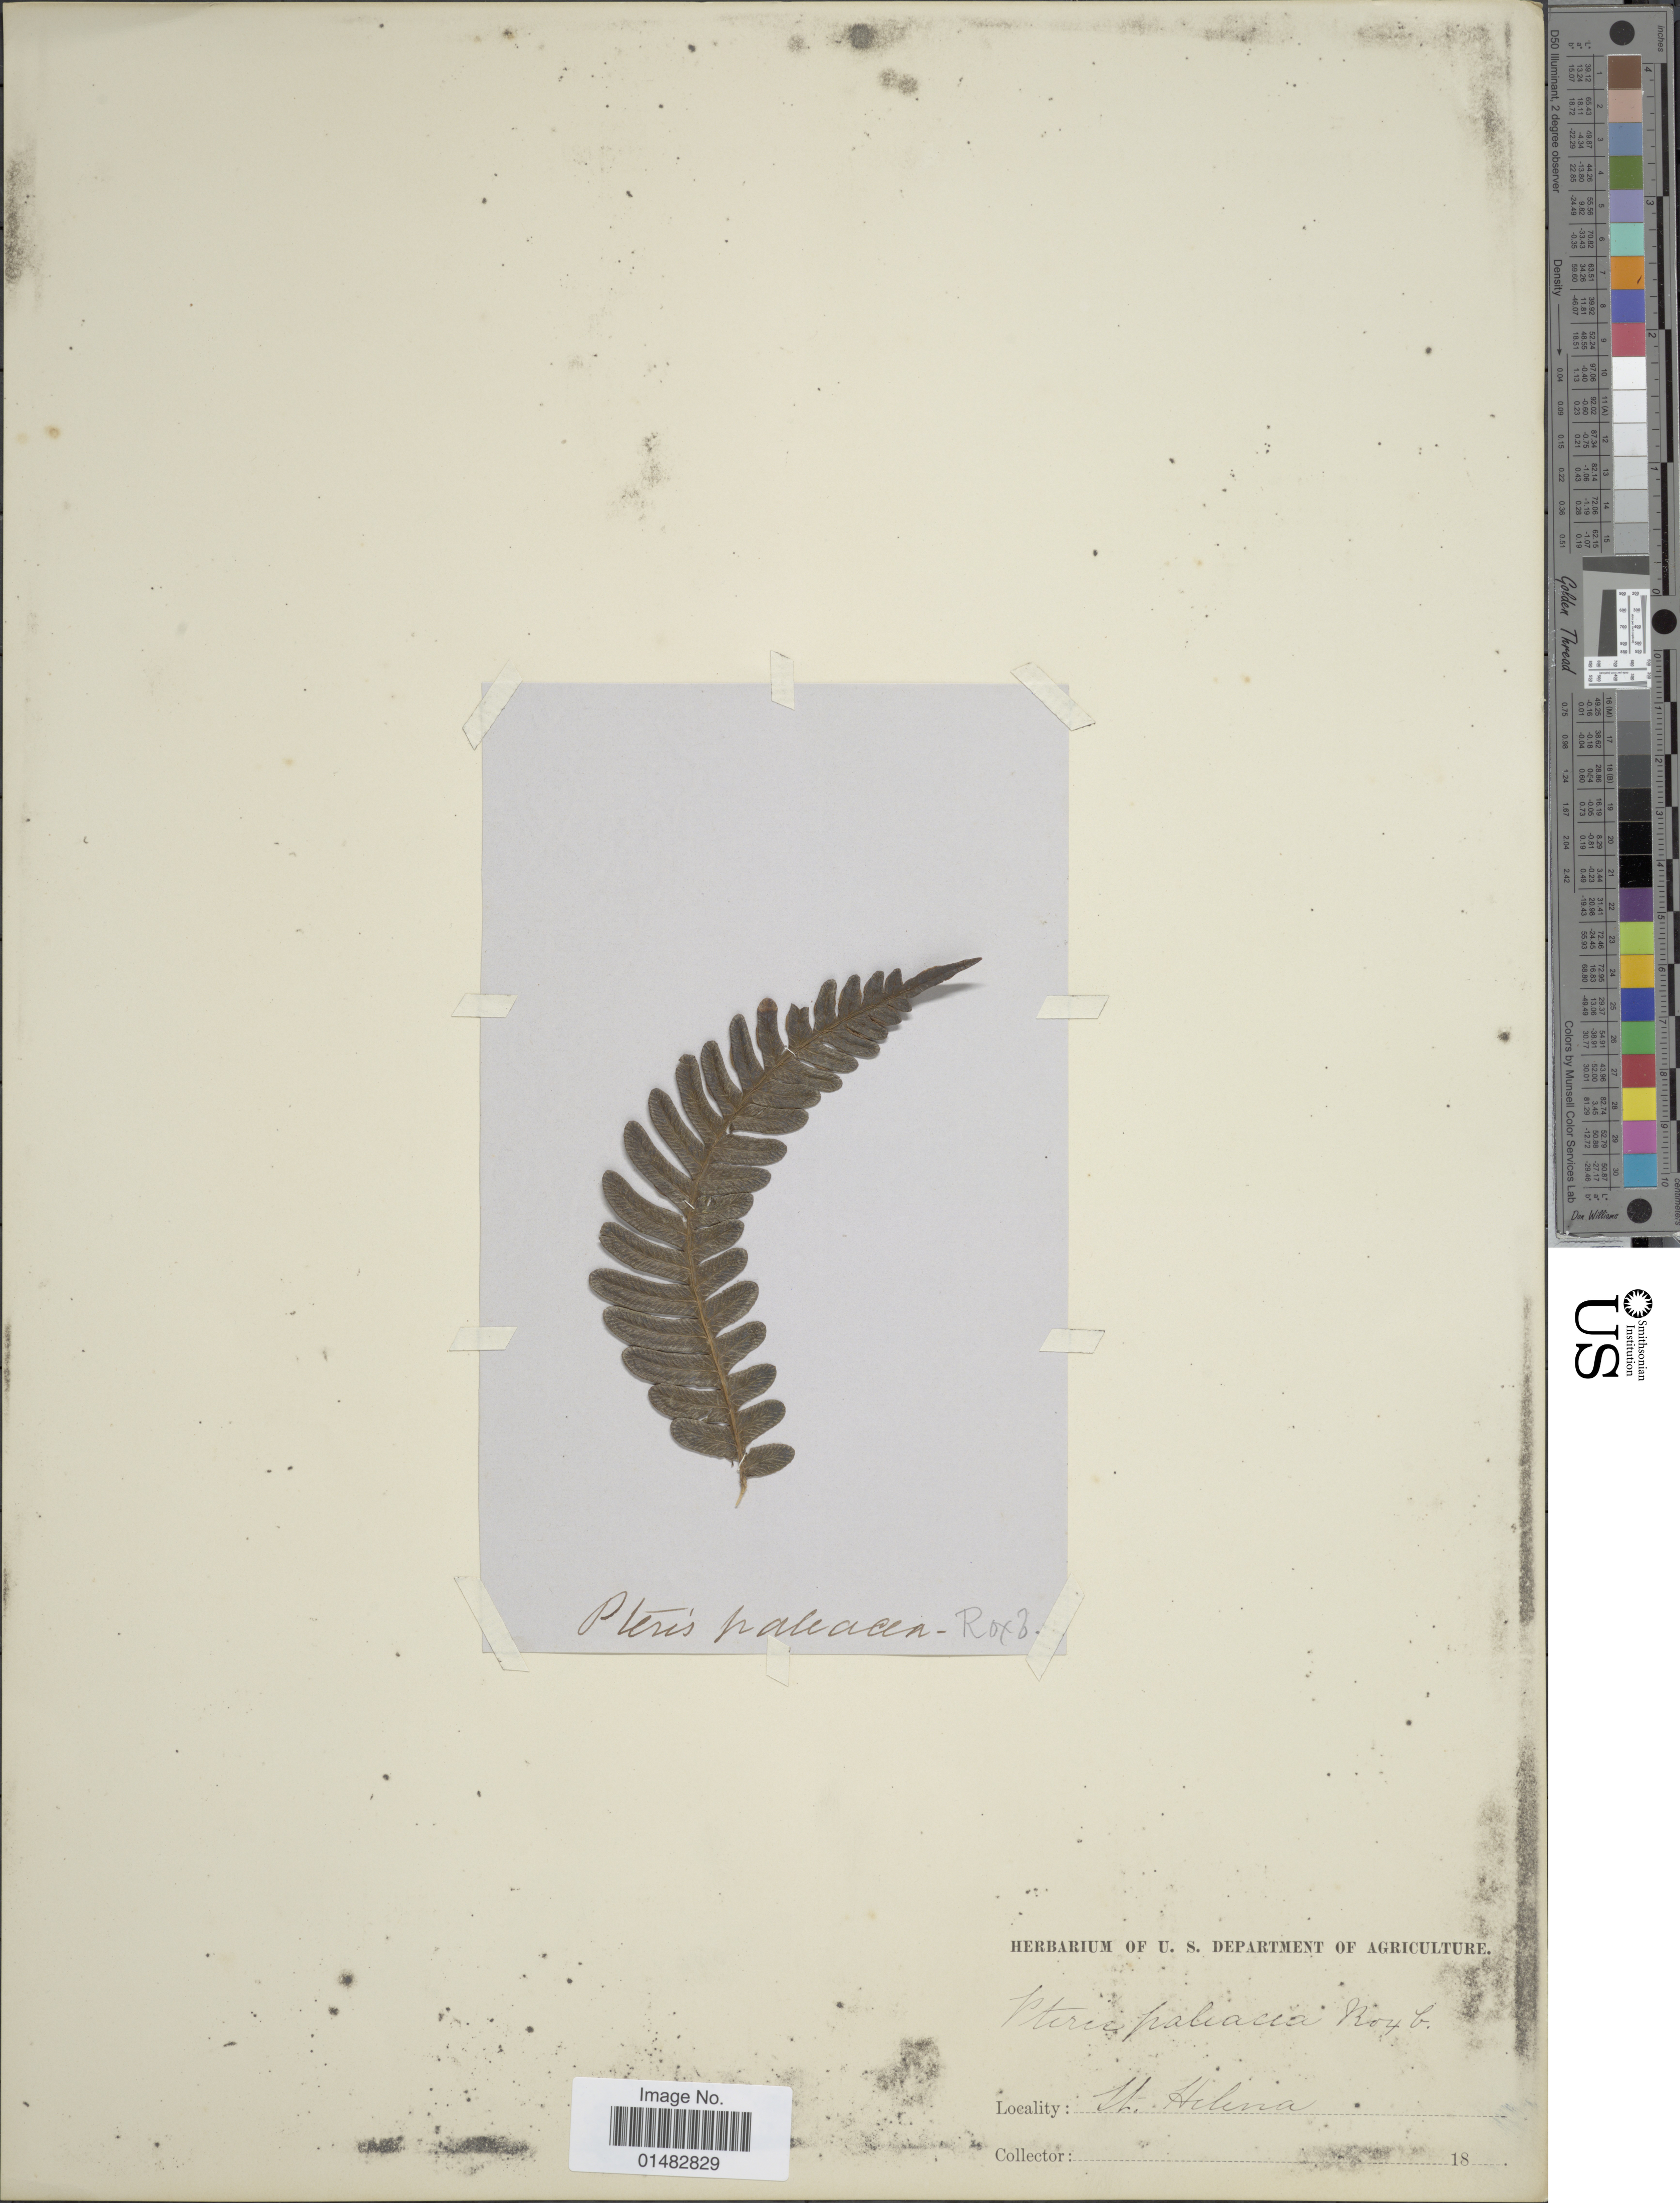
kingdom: Plantae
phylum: Tracheophyta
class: Polypodiopsida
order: Polypodiales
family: Pteridaceae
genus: Pteris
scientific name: Pteris paleacea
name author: Roxb.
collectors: Facchini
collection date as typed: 18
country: St. Helena Islands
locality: St. Helena